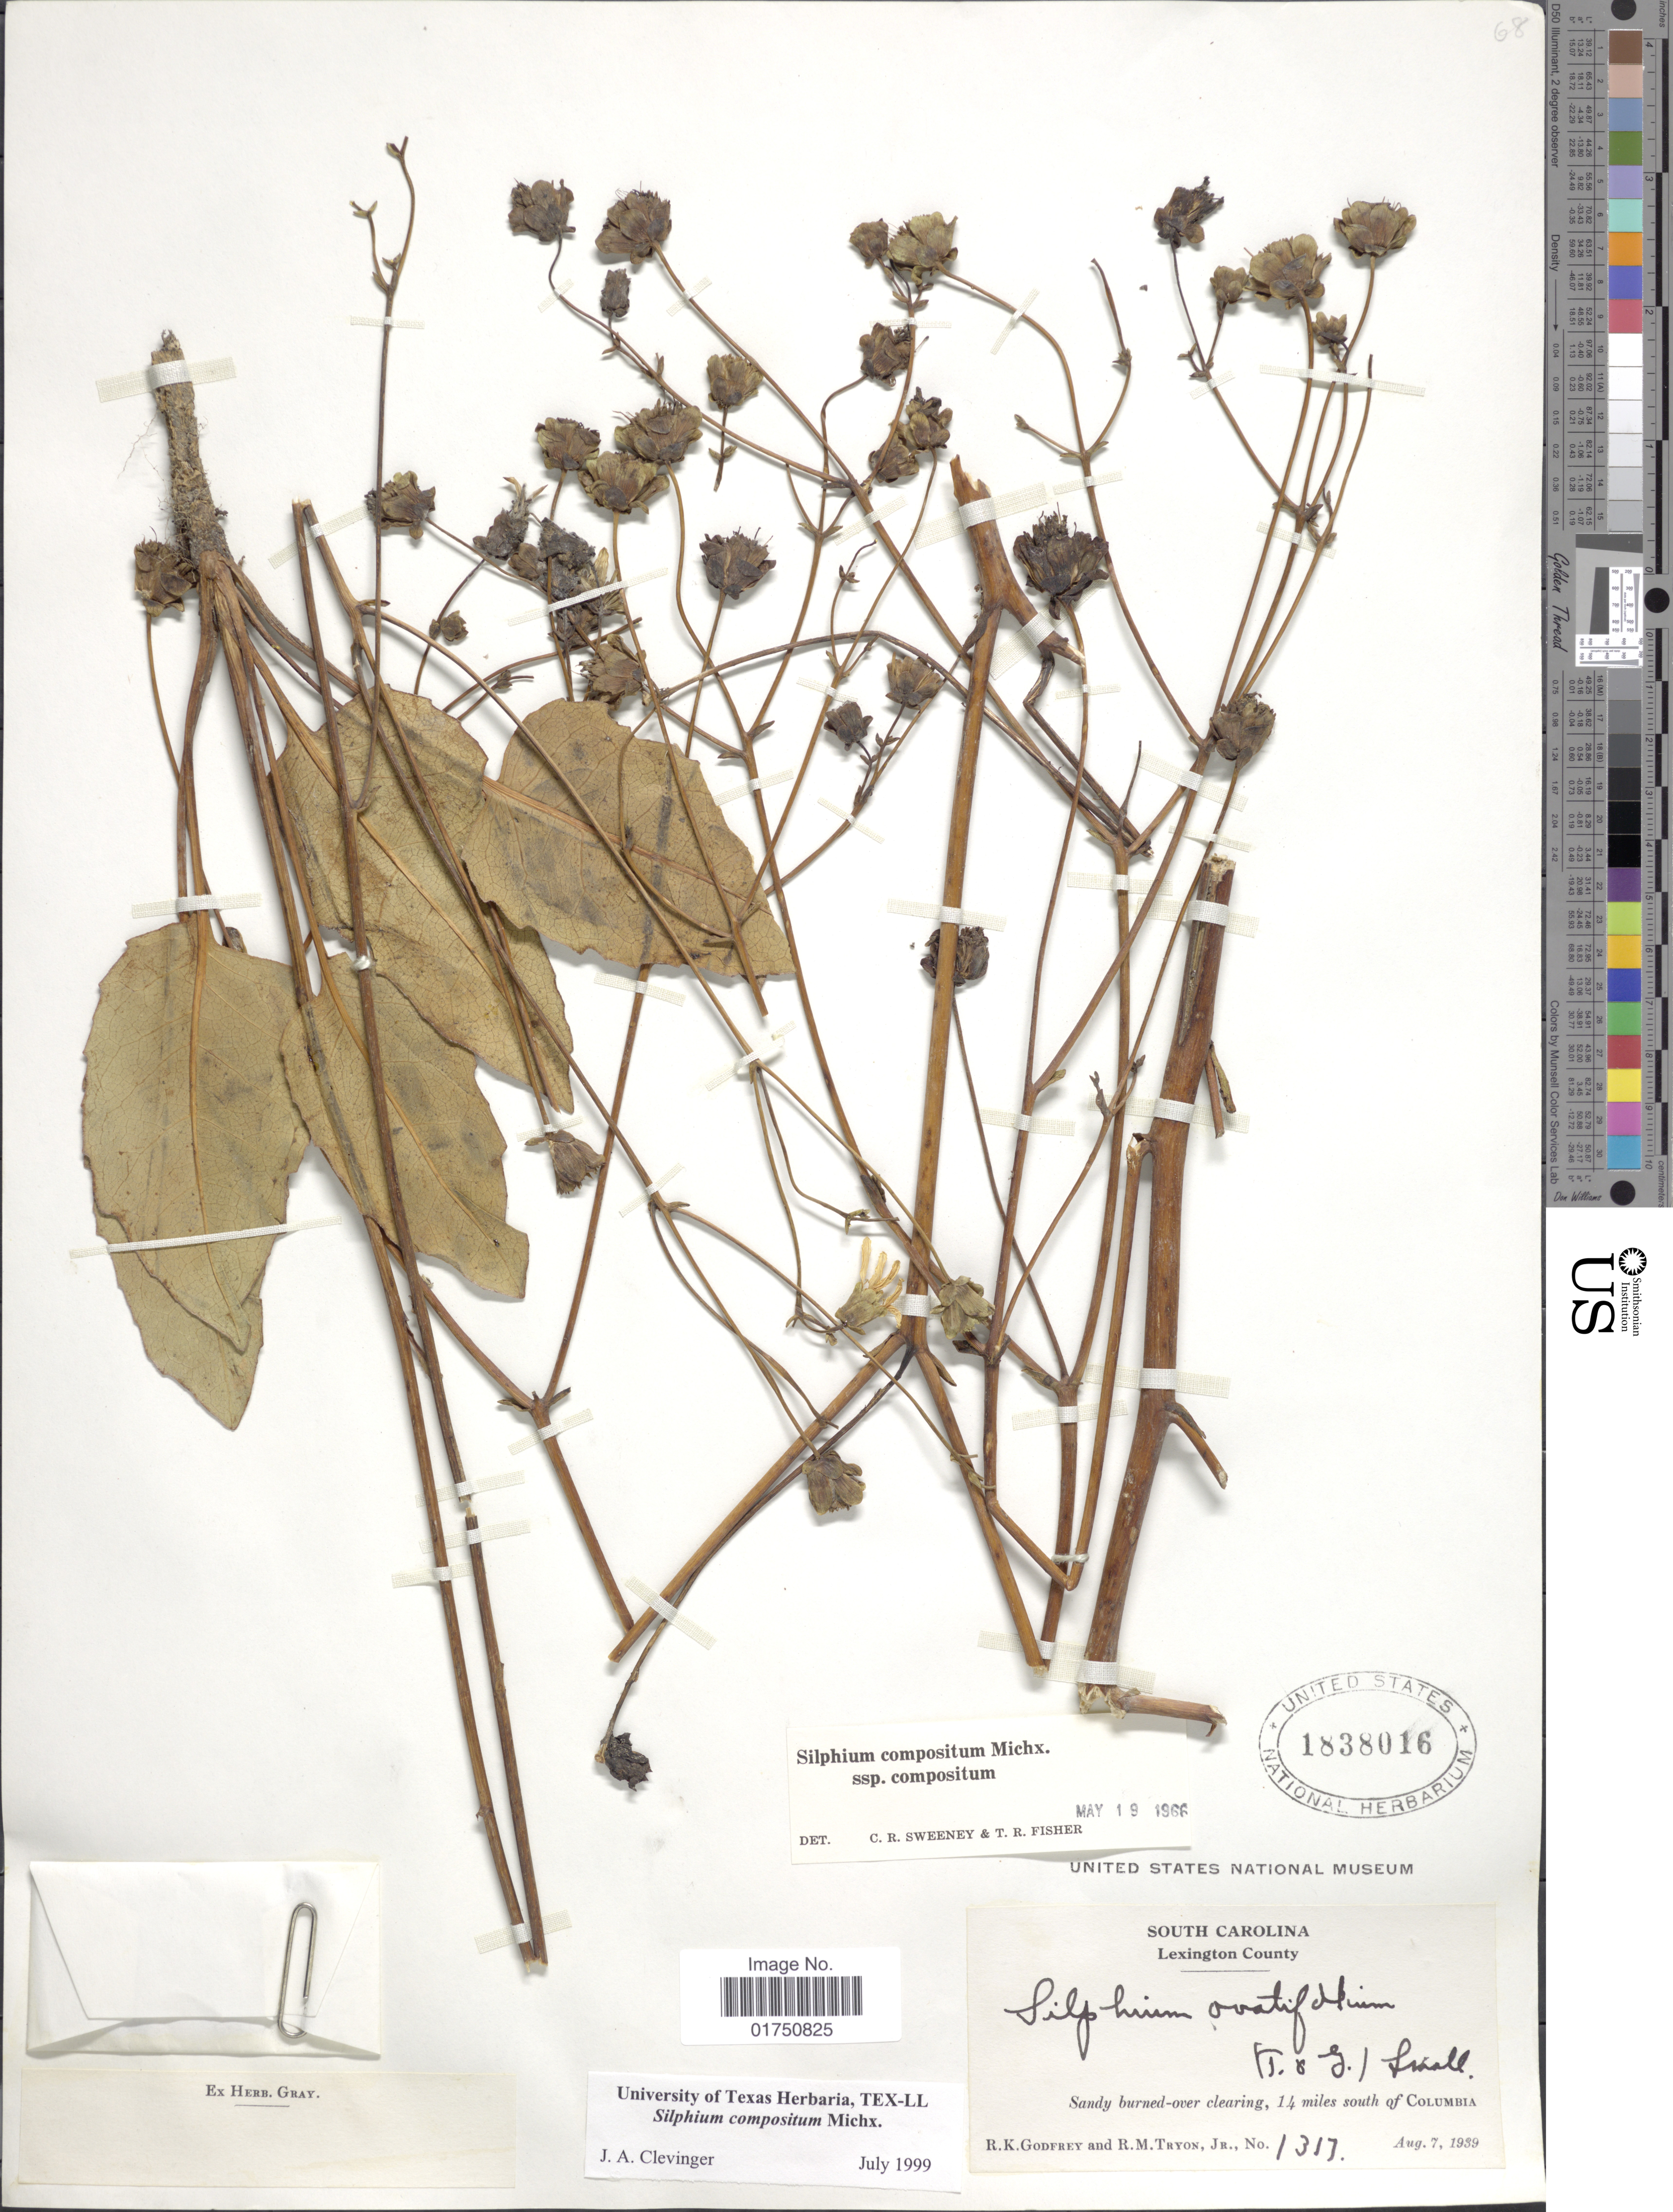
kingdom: Plantae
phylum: Tracheophyta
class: Magnoliopsida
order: Asterales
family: Asteraceae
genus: Silphium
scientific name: Silphium compositum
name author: Michx.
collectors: R. K. Godfrey & R. M. Tryon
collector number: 1317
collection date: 1939-08-07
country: United States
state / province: South Carolina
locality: Lexington County. Sandy burned-over clearing, 14 miles south of Columbia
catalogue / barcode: US 1838016